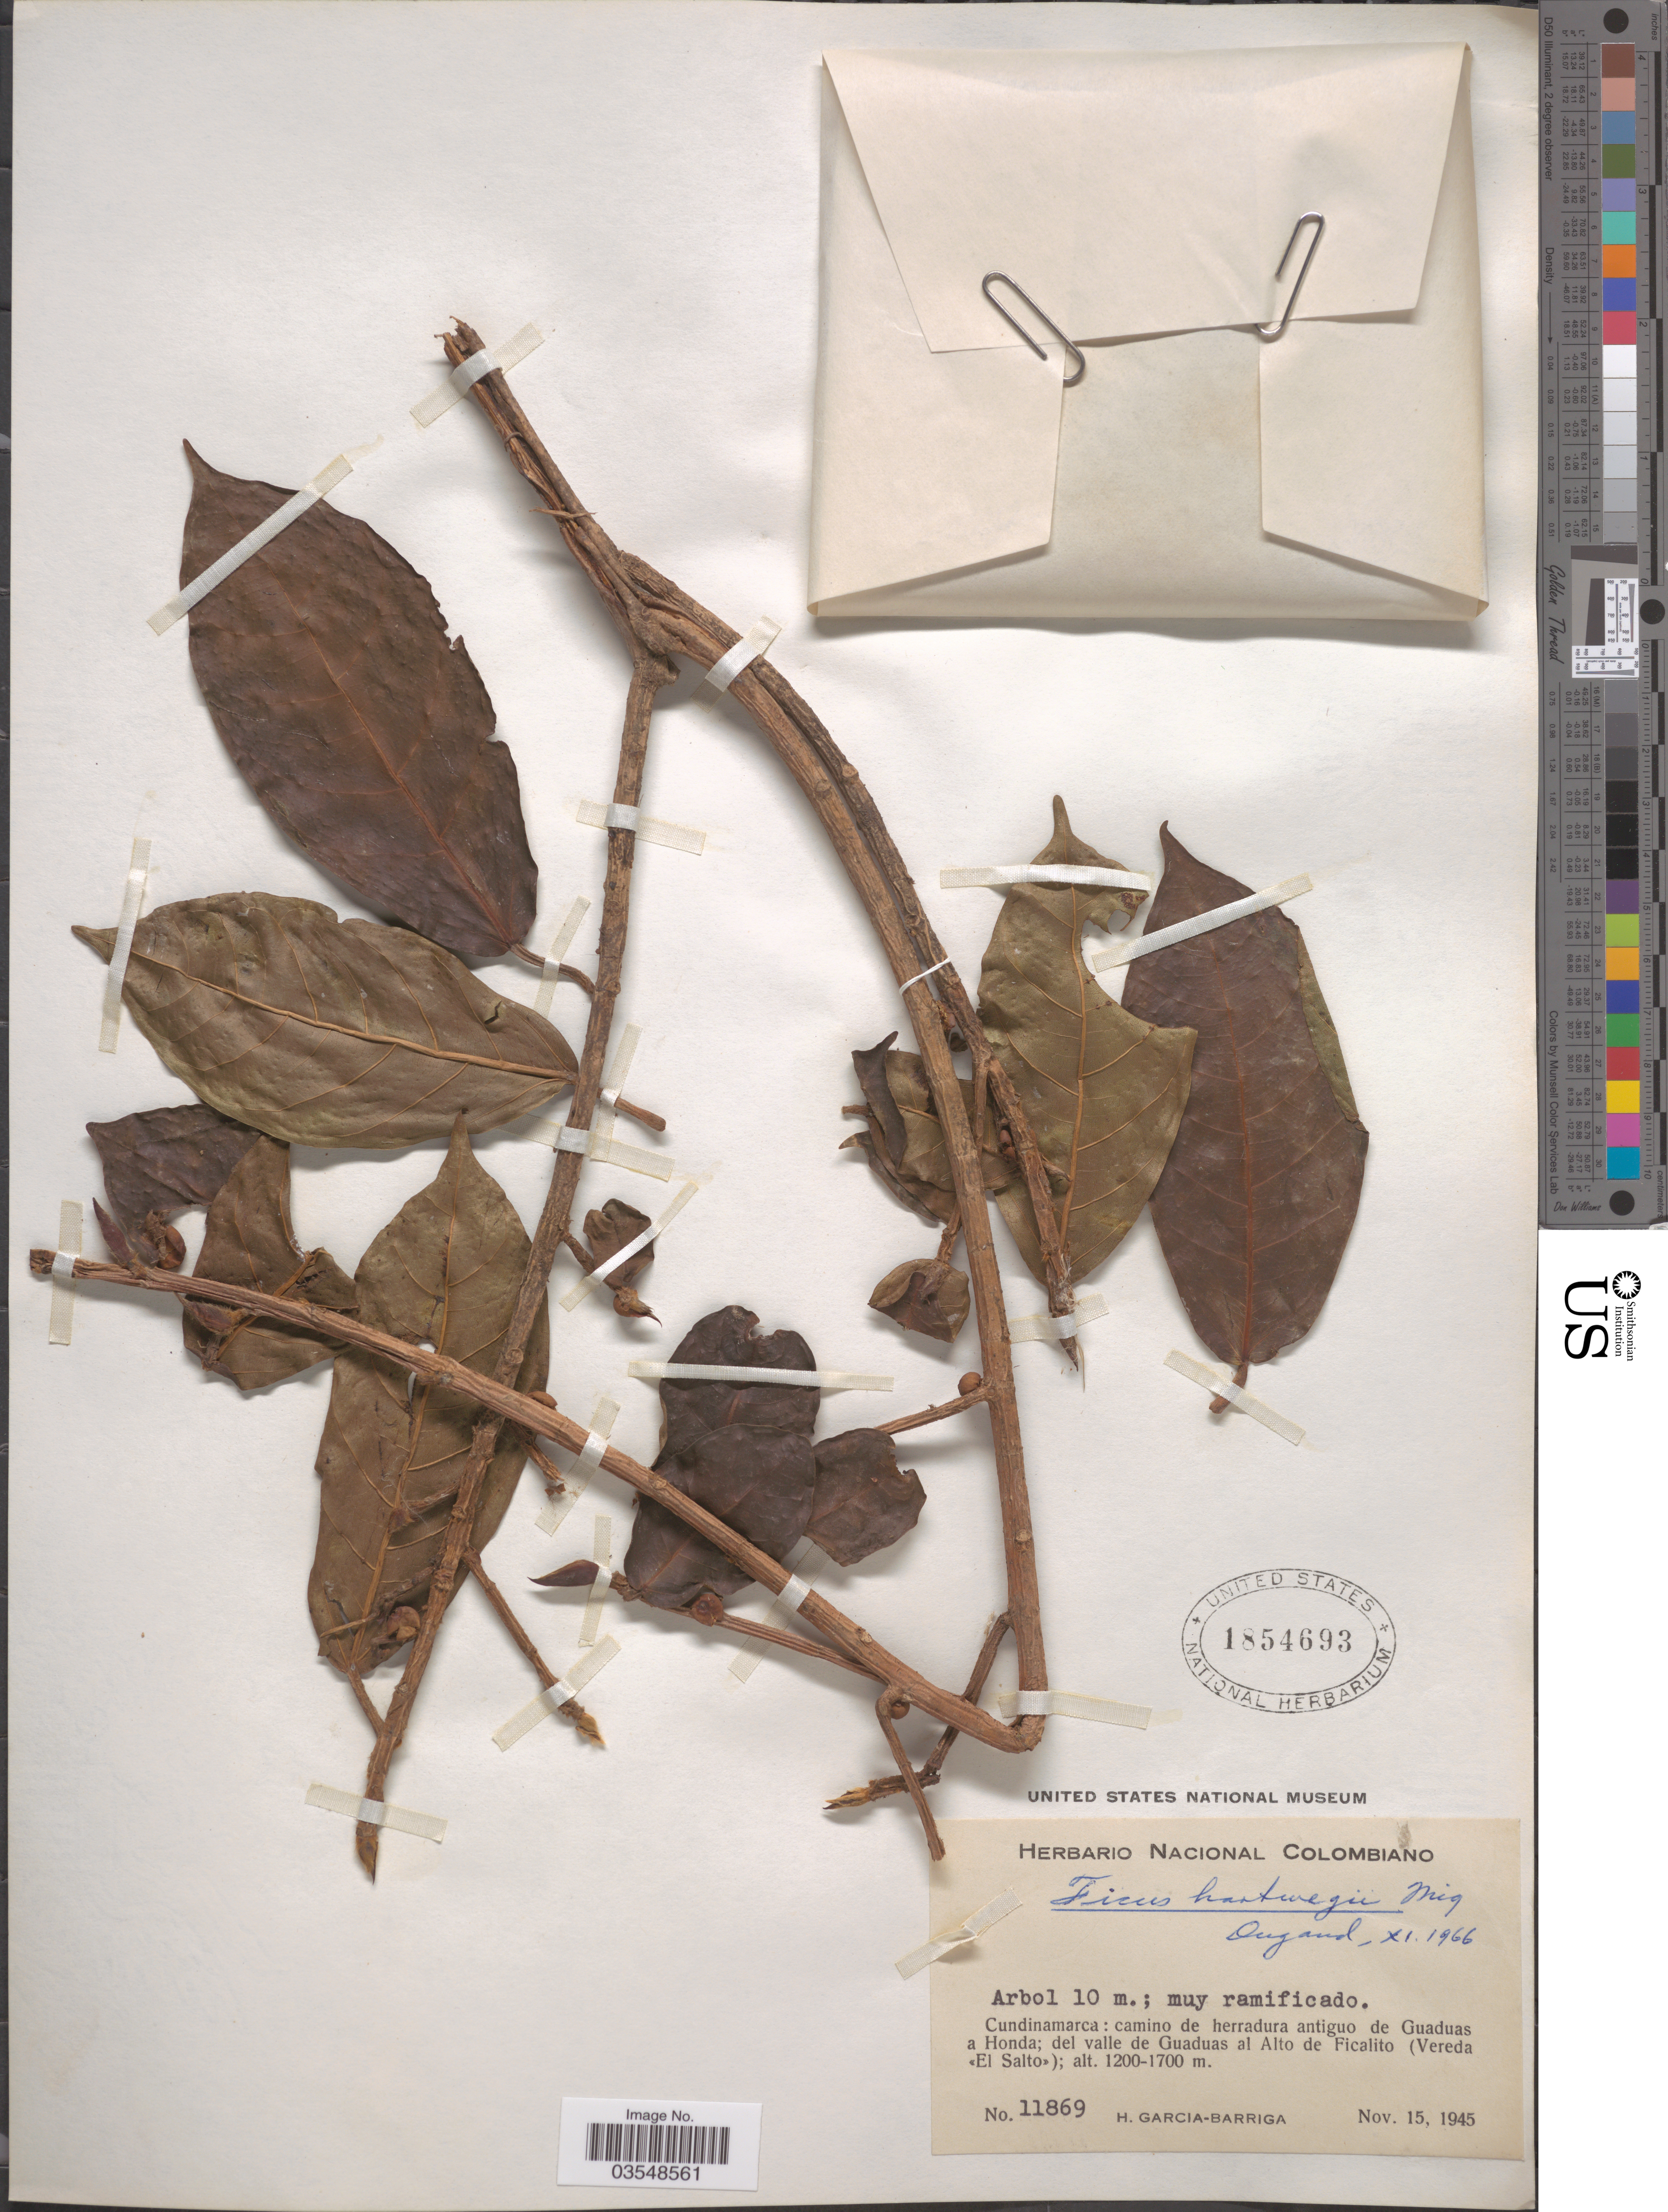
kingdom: Plantae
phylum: Tracheophyta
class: Magnoliopsida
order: Rosales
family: Moraceae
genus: Ficus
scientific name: Ficus hartwegii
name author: (Miq.) Miq.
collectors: H. García Barriga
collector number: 11869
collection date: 1945-11-15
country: Colombia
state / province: Cundinamarca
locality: Camino de herradura antiguo de Guaduas a Honda; del valle de Guaduas al Alto de Ficalito. (Vereda «El Salto»).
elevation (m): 1200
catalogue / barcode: US 1854693